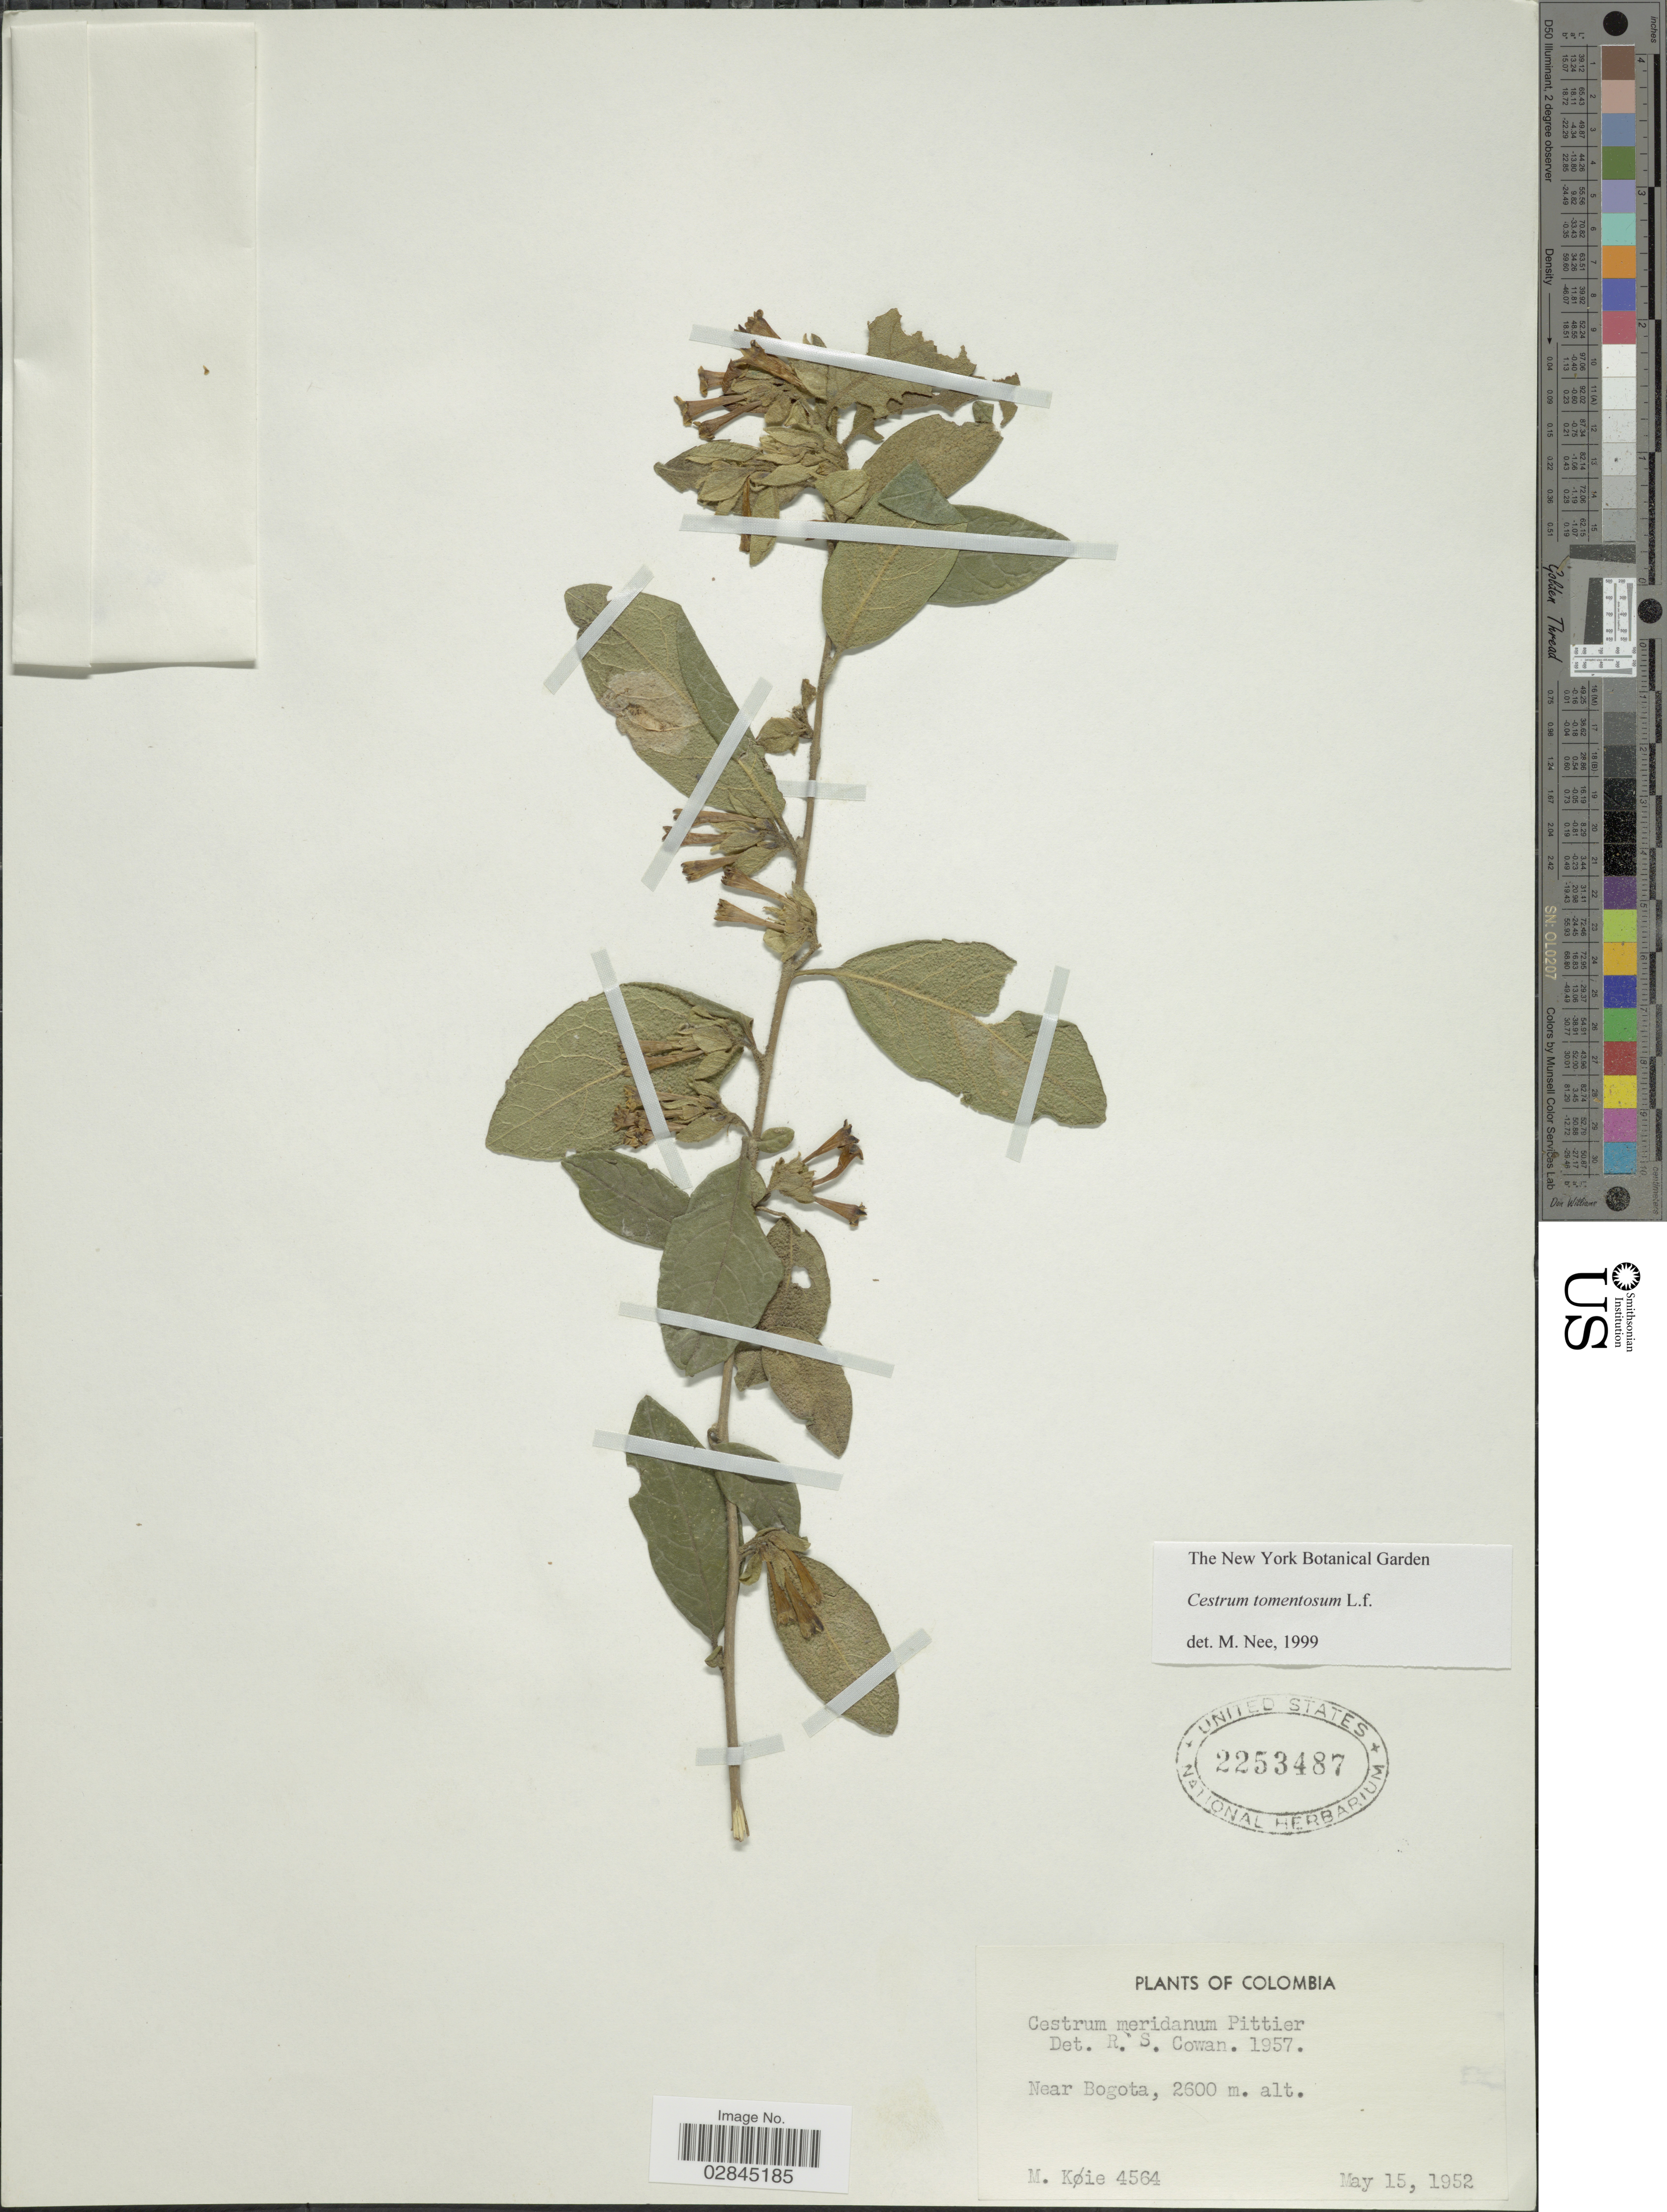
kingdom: Plantae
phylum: Tracheophyta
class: Magnoliopsida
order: Solanales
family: Solanaceae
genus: Cestrum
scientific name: Cestrum tomentosum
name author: L. f.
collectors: M. Köie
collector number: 4564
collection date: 1952-05-15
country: Colombia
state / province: Bogota D.C.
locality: Near Bogota.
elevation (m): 2600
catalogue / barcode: US 2253487